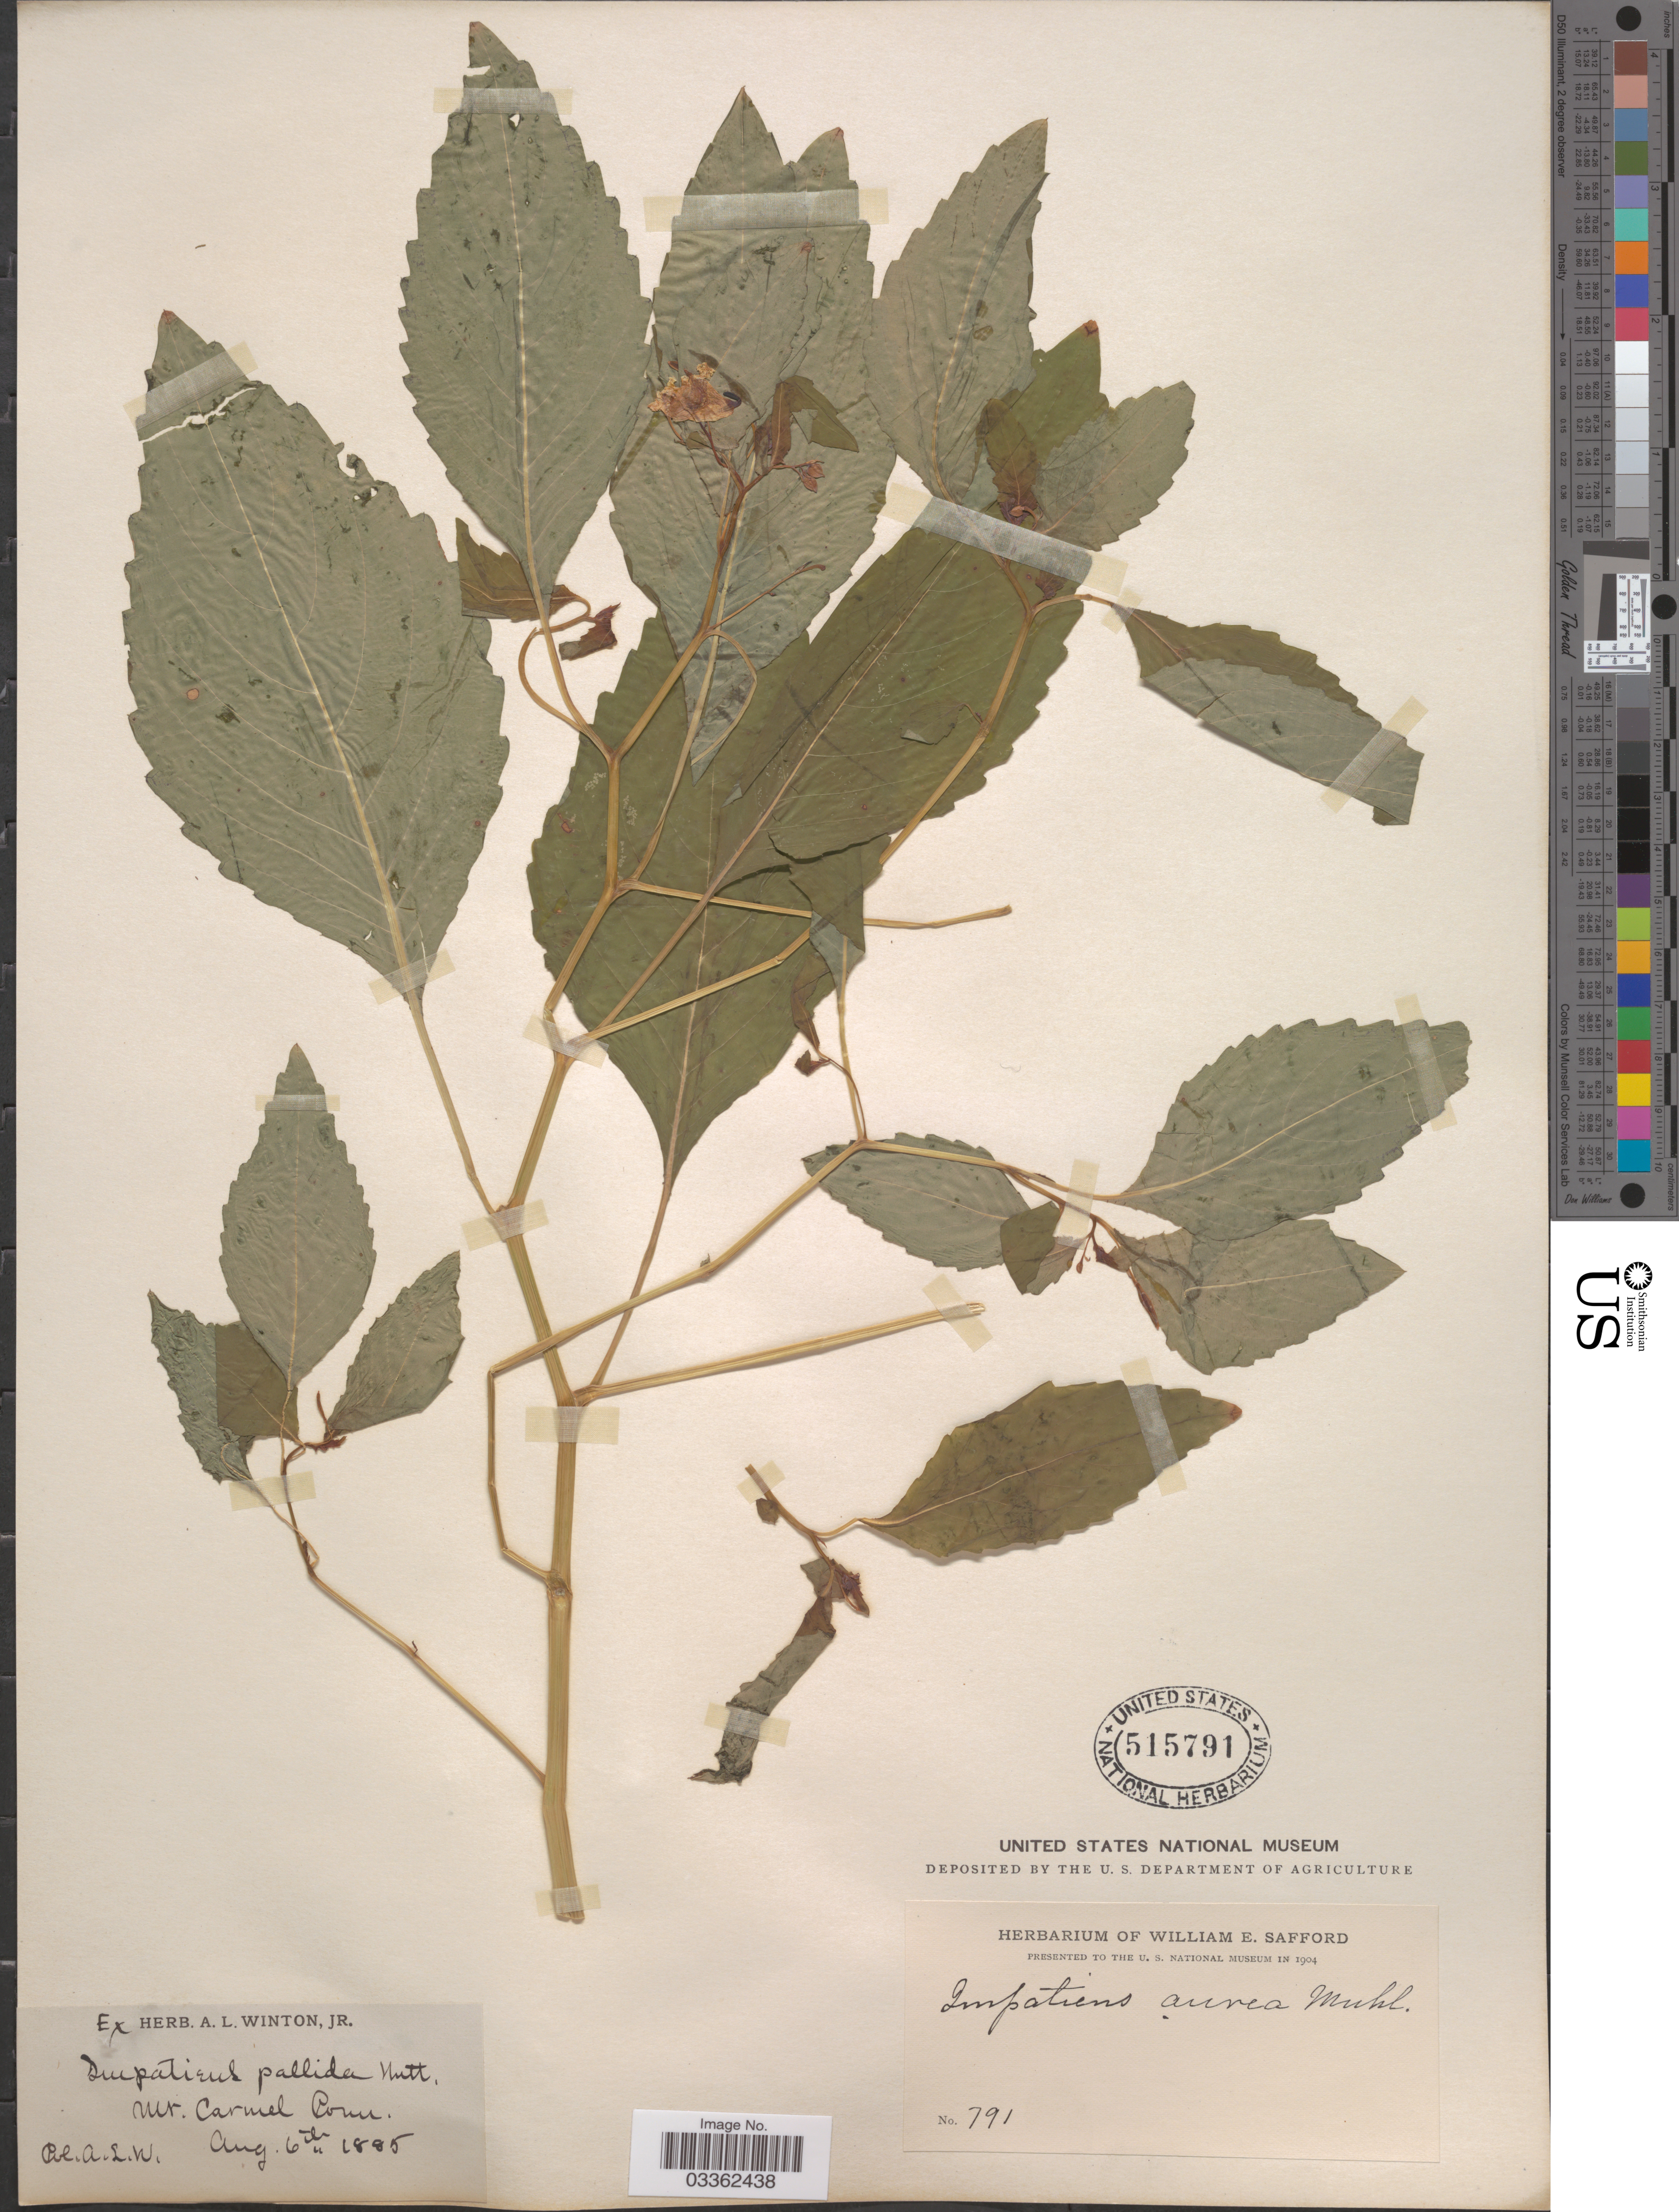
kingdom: Plantae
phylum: Tracheophyta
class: Magnoliopsida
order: Ericales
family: Balsaminaceae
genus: Impatiens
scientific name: Impatiens pallida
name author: Nutt.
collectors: A. Winton Jr.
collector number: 791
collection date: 1885-08-06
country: United States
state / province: Connecticut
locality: Mt. Carmel.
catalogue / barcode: US 515791